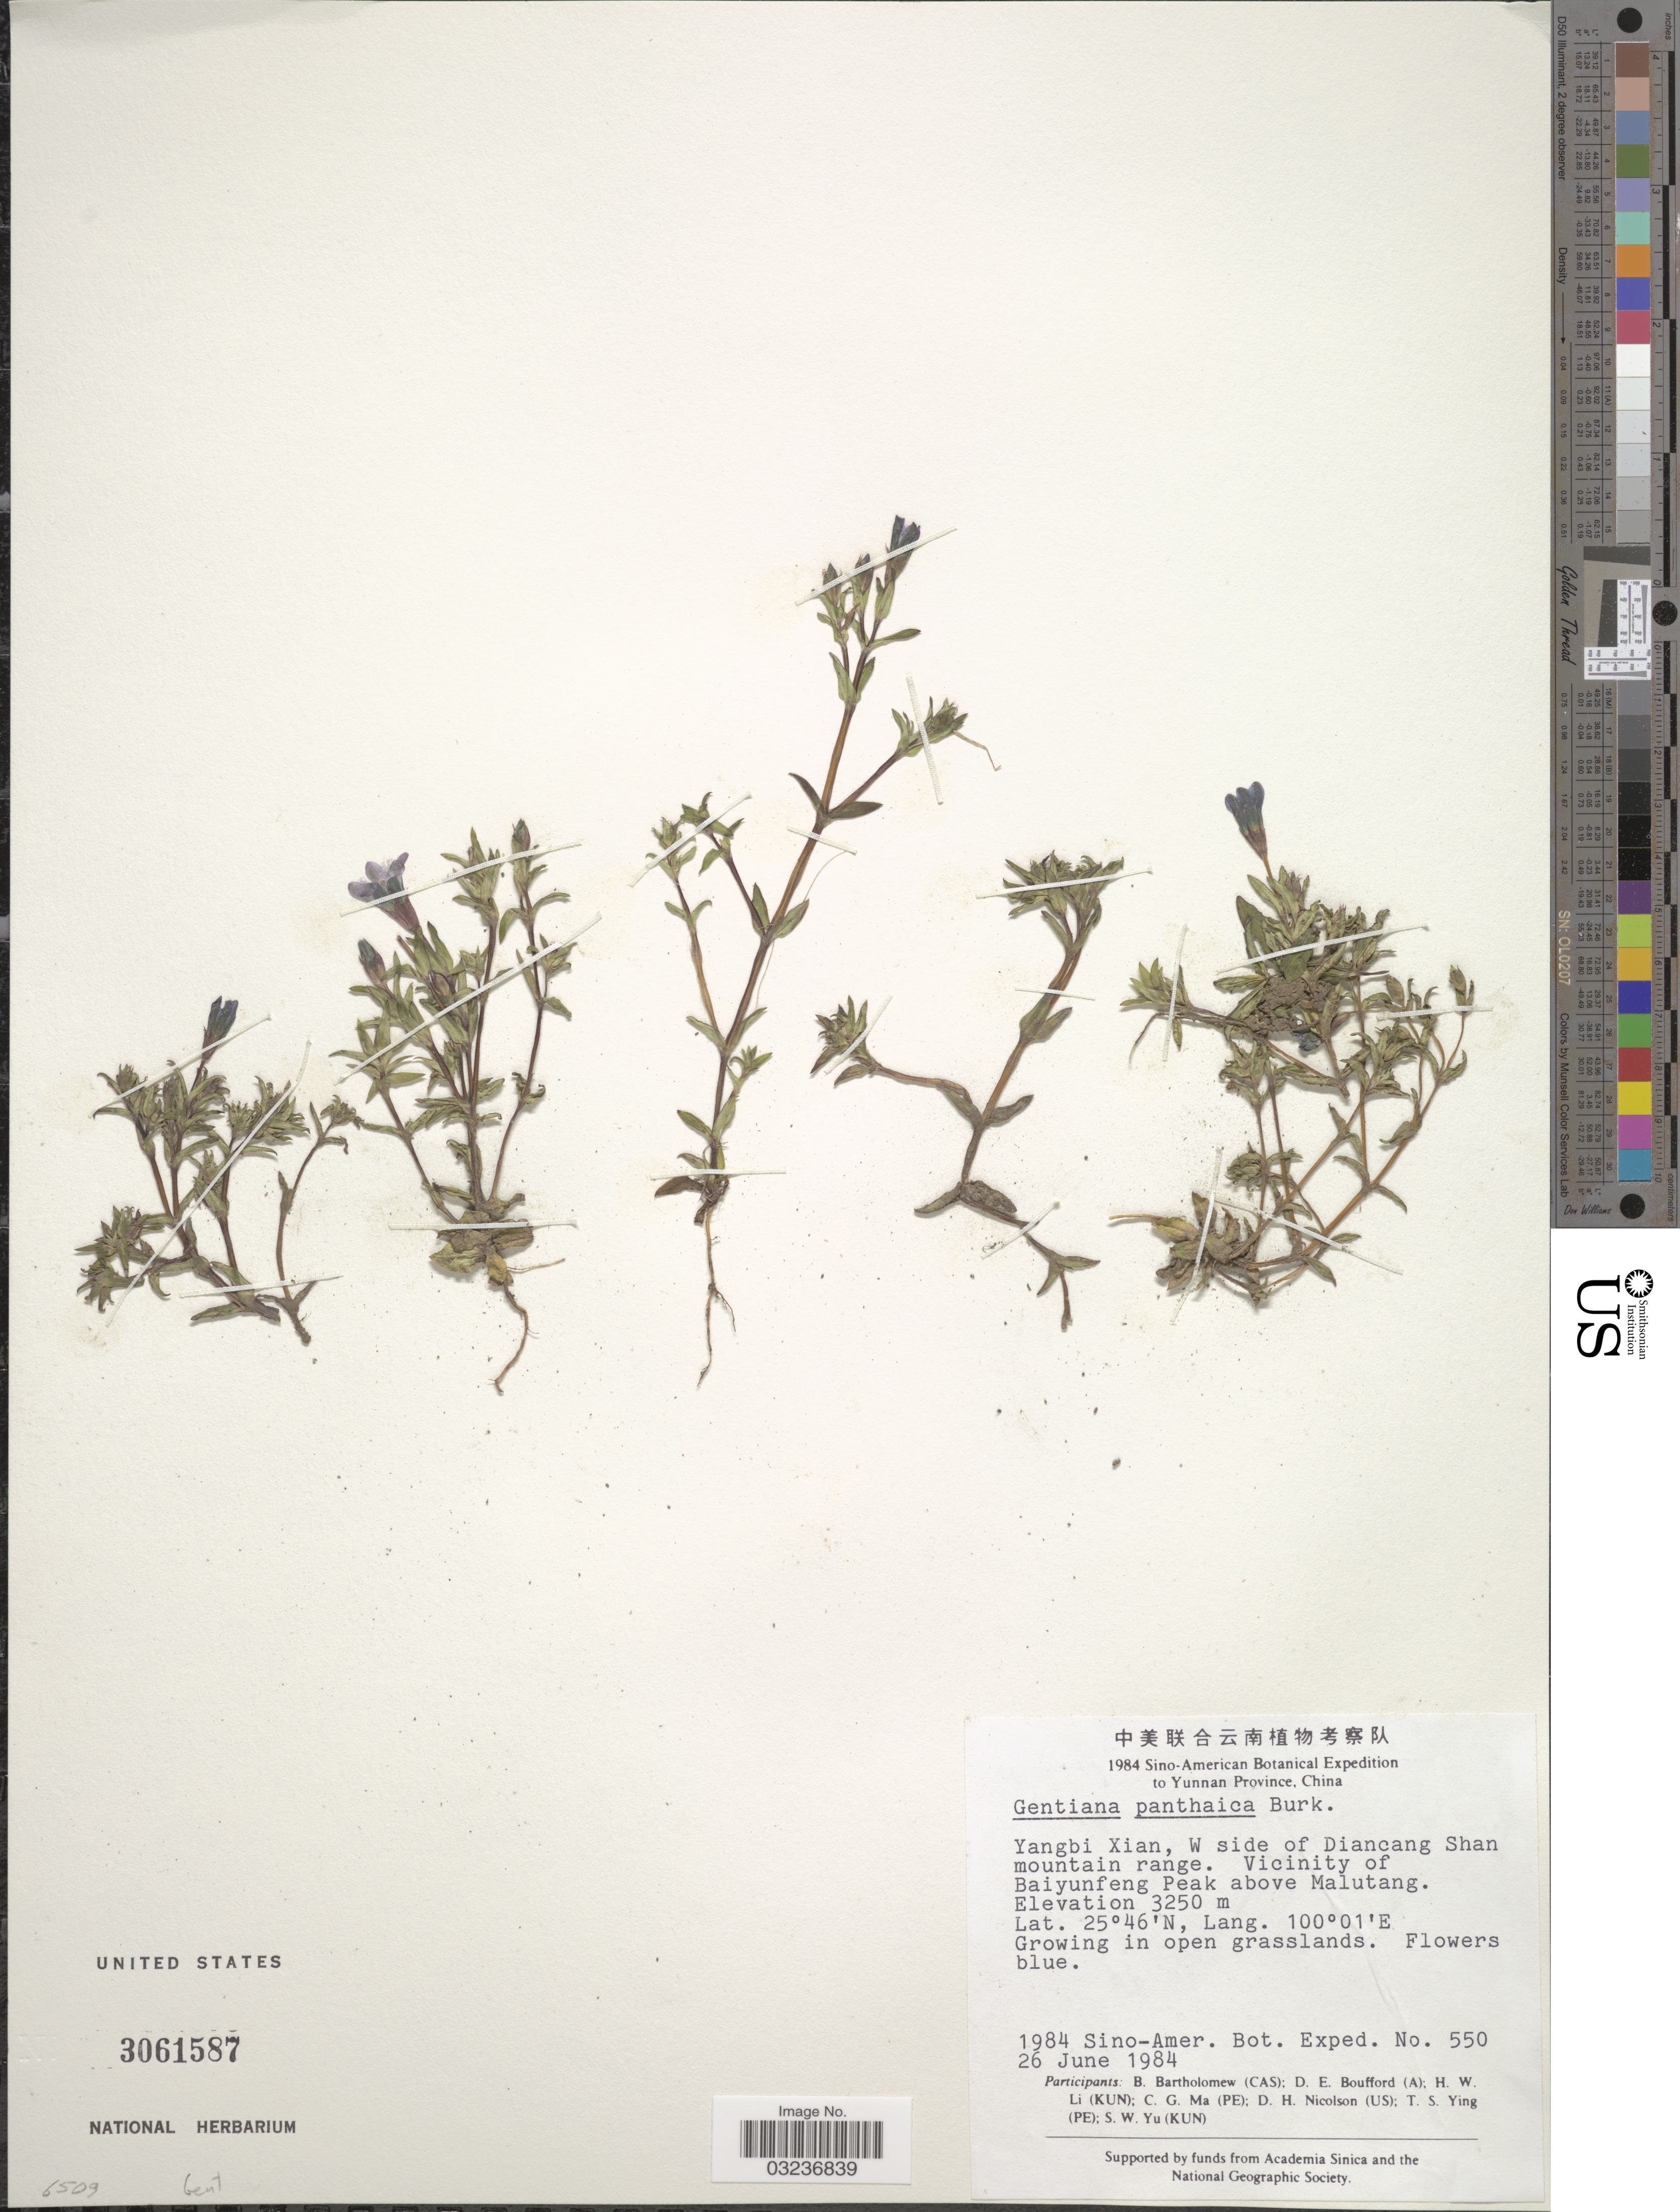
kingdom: Plantae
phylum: Tracheophyta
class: Magnoliopsida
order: Gentianales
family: Gentianaceae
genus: Gentiana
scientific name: Gentiana panthaica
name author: Prain & Burkill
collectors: Sino-Amer. Bot. Exped. 1984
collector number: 550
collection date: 1984-06-26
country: China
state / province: Yunnan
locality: Yangbi Xian, W side of Diancang Shan mountain range, Vicinity of Baiyunfeng Peak above Malutang.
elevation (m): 3250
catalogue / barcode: US 3061587